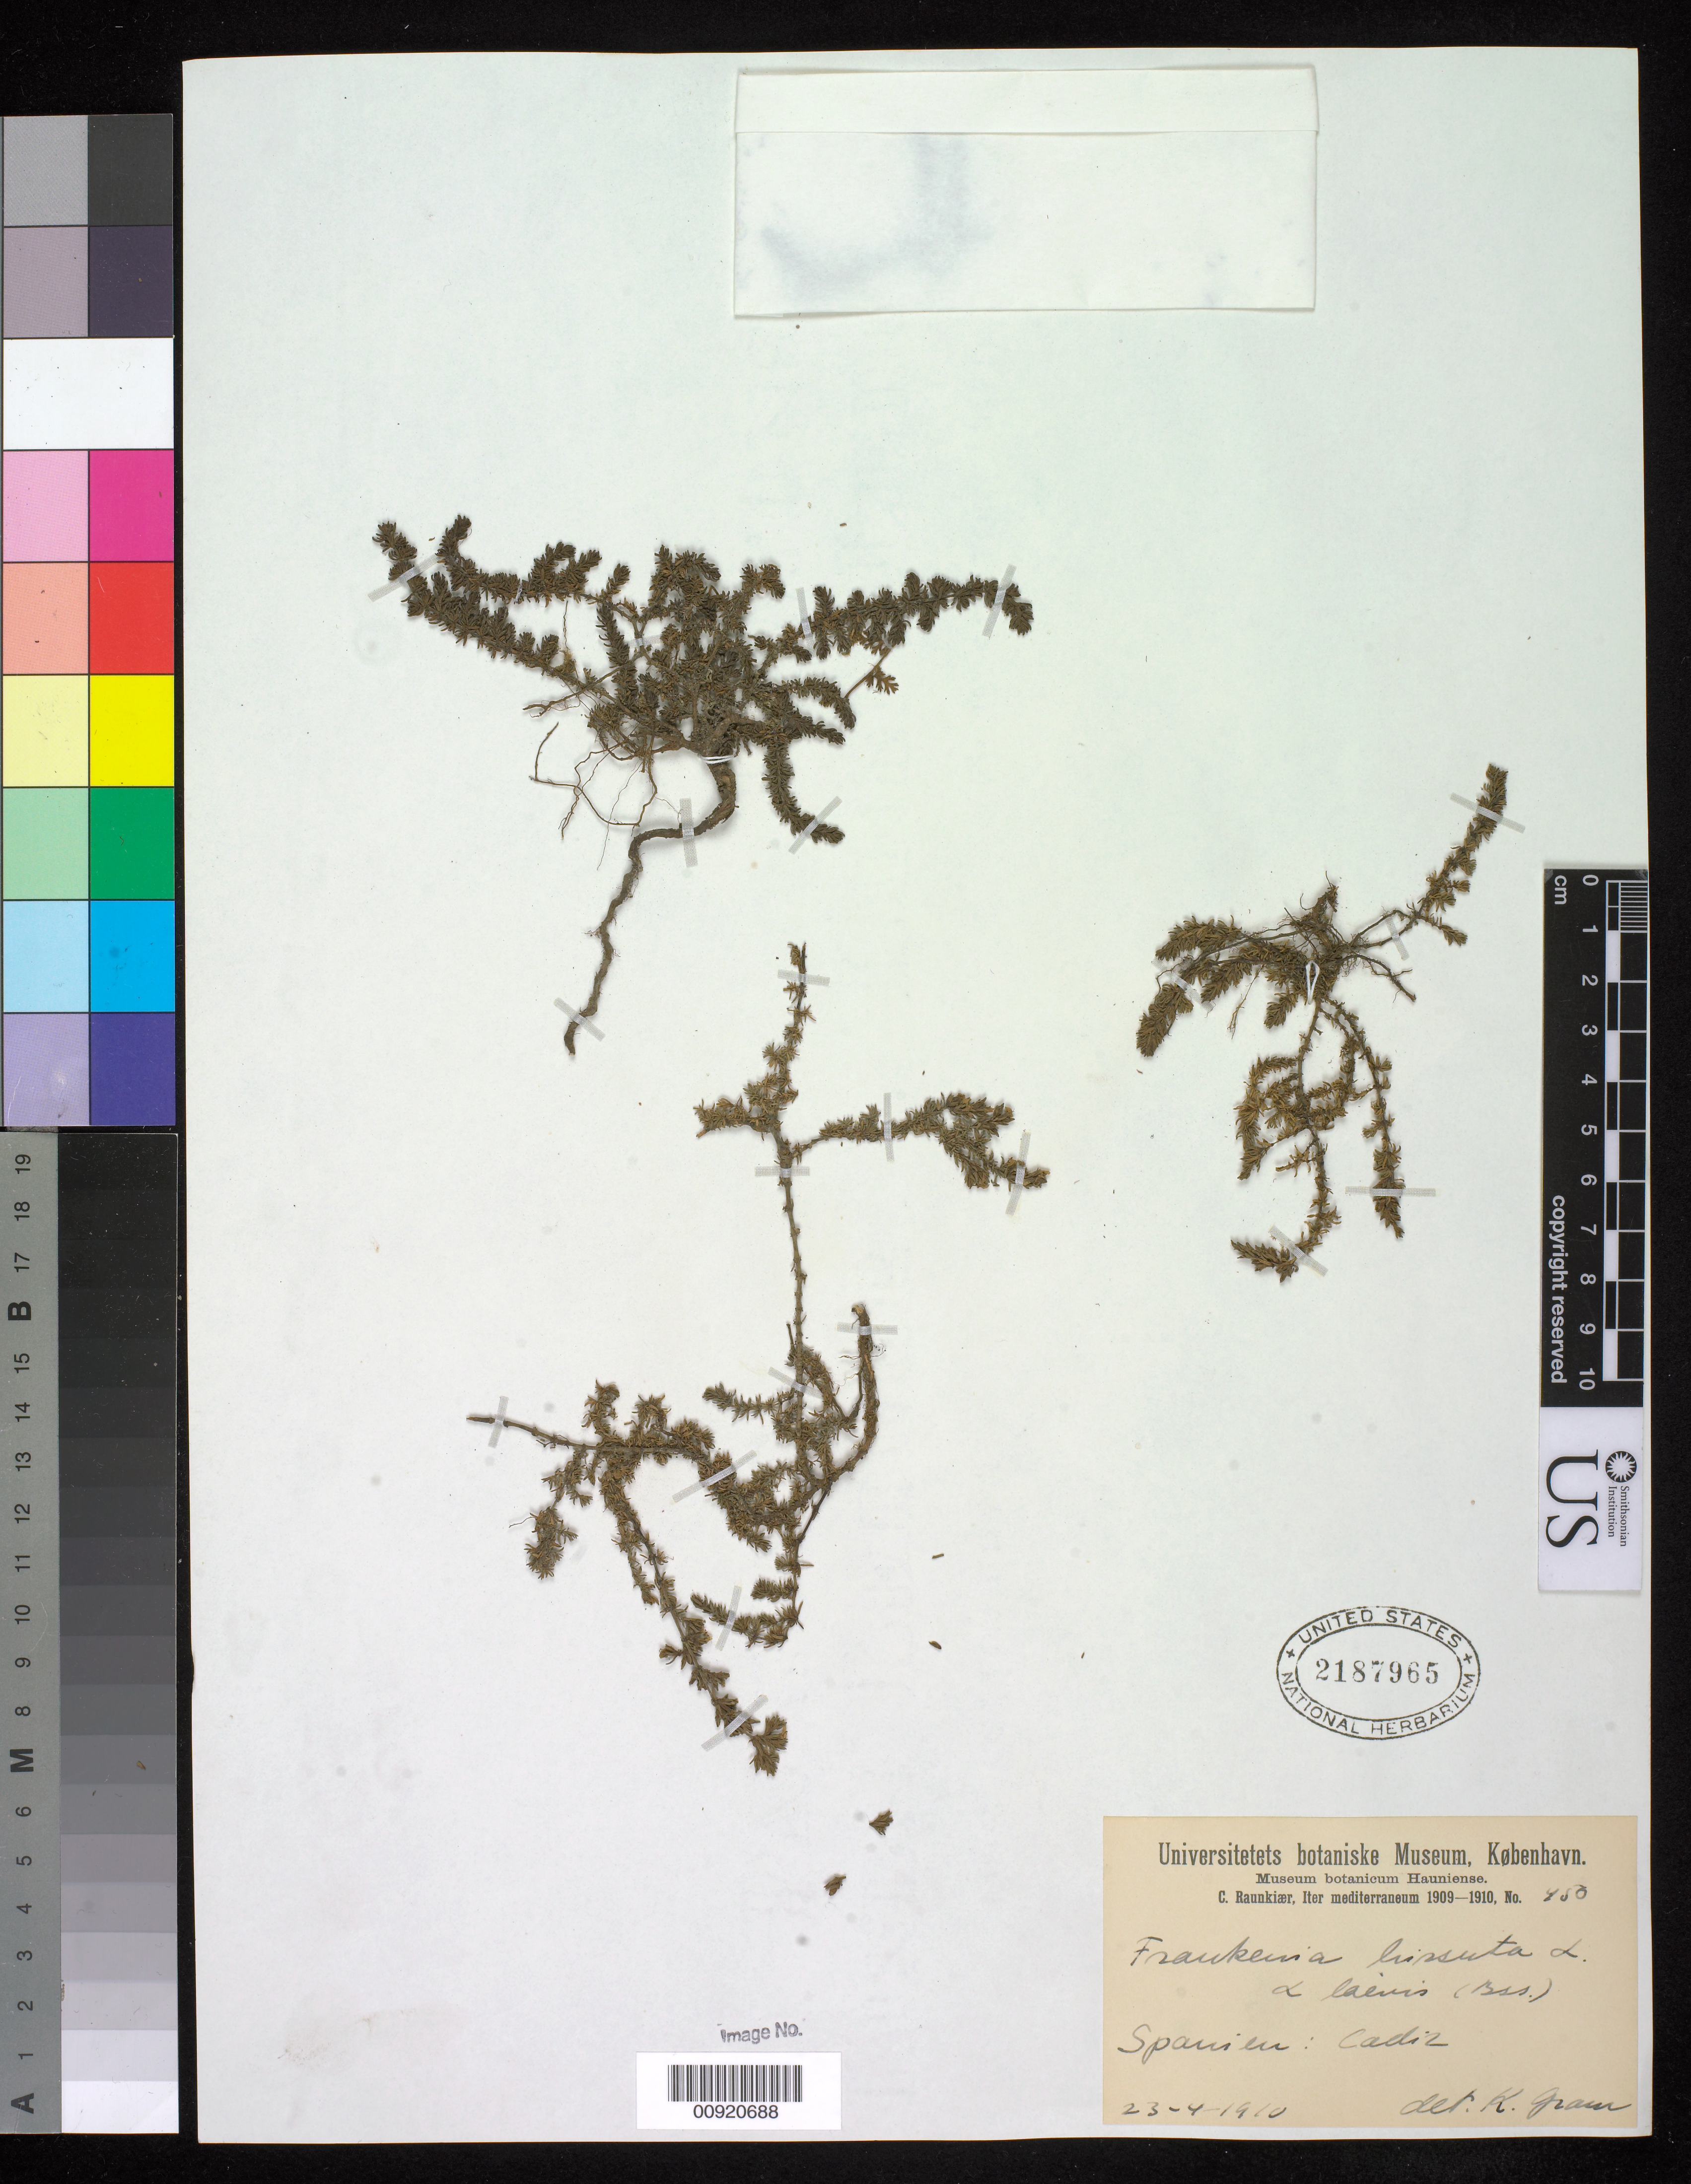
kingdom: Plantae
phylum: Tracheophyta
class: Magnoliopsida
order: Caryophyllales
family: Frankeniaceae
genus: Frankenia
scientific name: Frankenia hirsuta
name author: L.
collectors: C. C. Raunkiaer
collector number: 450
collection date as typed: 23 Apr 1910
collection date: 1910-04-23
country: Spain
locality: Cadiz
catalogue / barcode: US 2187965